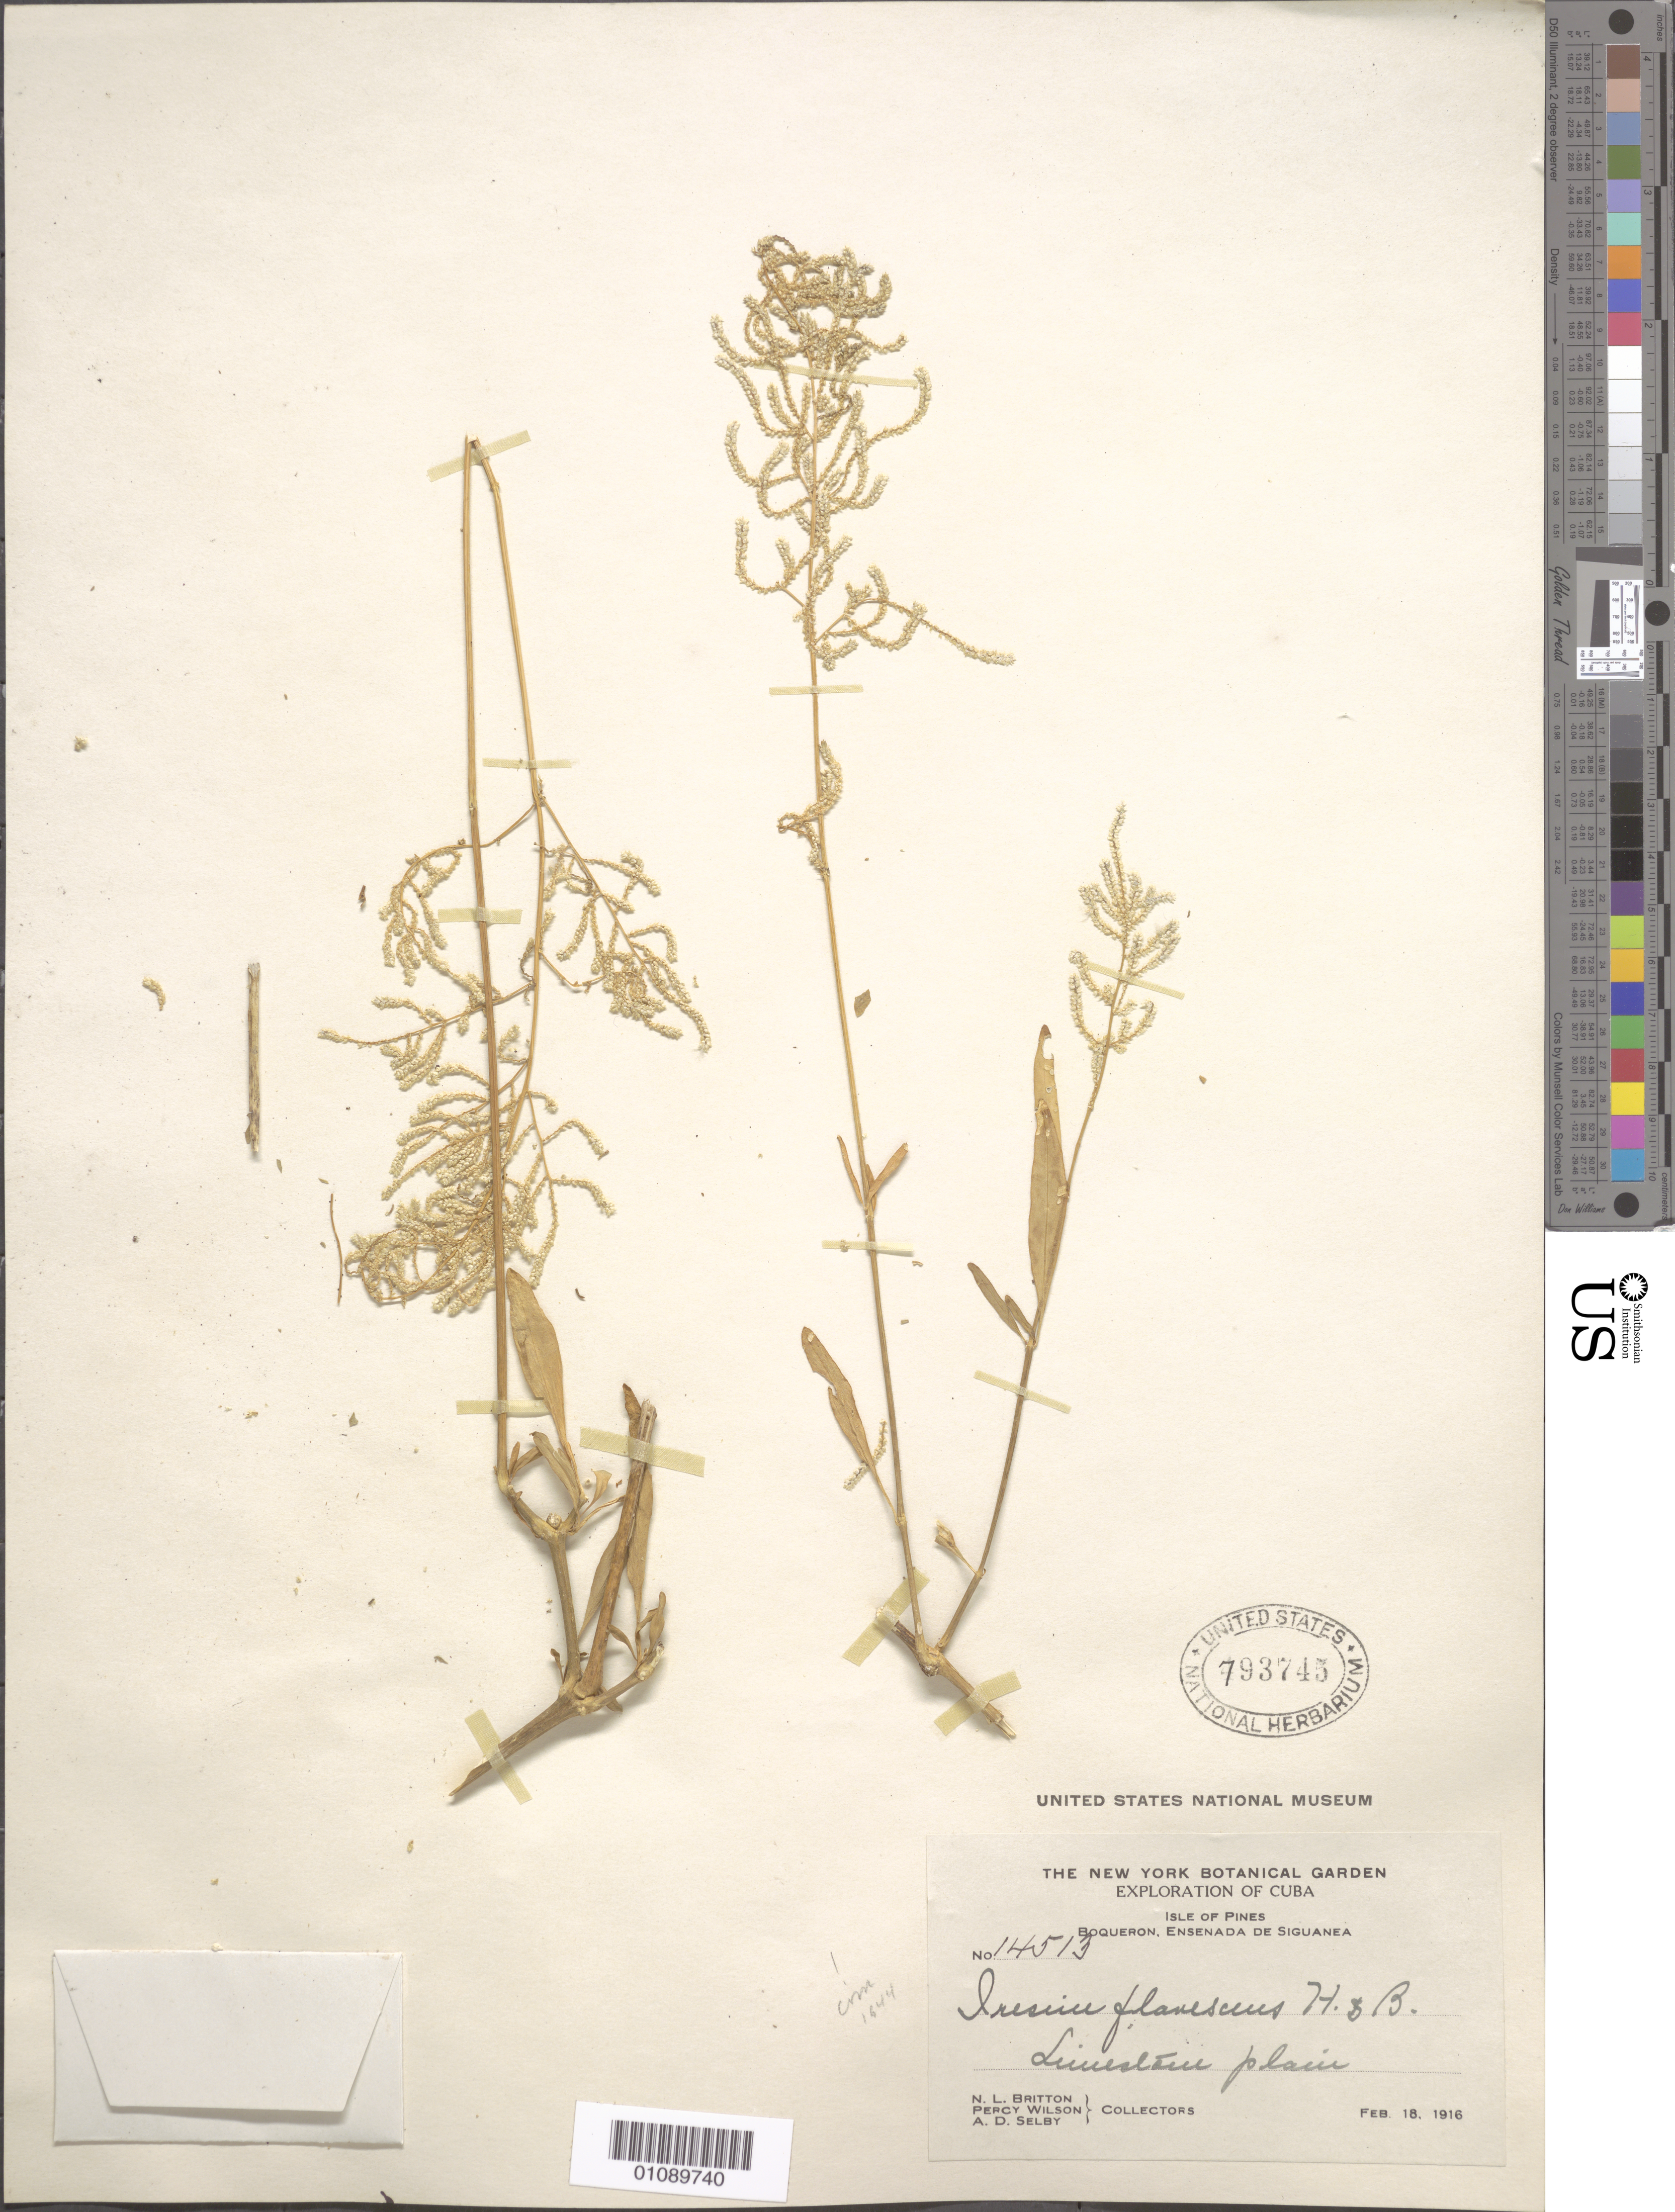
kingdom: Plantae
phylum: Tracheophyta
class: Magnoliopsida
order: Caryophyllales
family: Amaranthaceae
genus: Iresine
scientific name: Iresine flavescens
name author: Humb. & Bonpl. ex Willd.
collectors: N. Britton, P. Wilson & A. Selby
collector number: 14513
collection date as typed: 18 Feb 1916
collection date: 1916-02-18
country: Cuba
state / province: Isla de La Juventud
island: Isla de la Juventud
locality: Isle of Pines, Boqueron, Ensenade de Siguanea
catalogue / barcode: US 793745